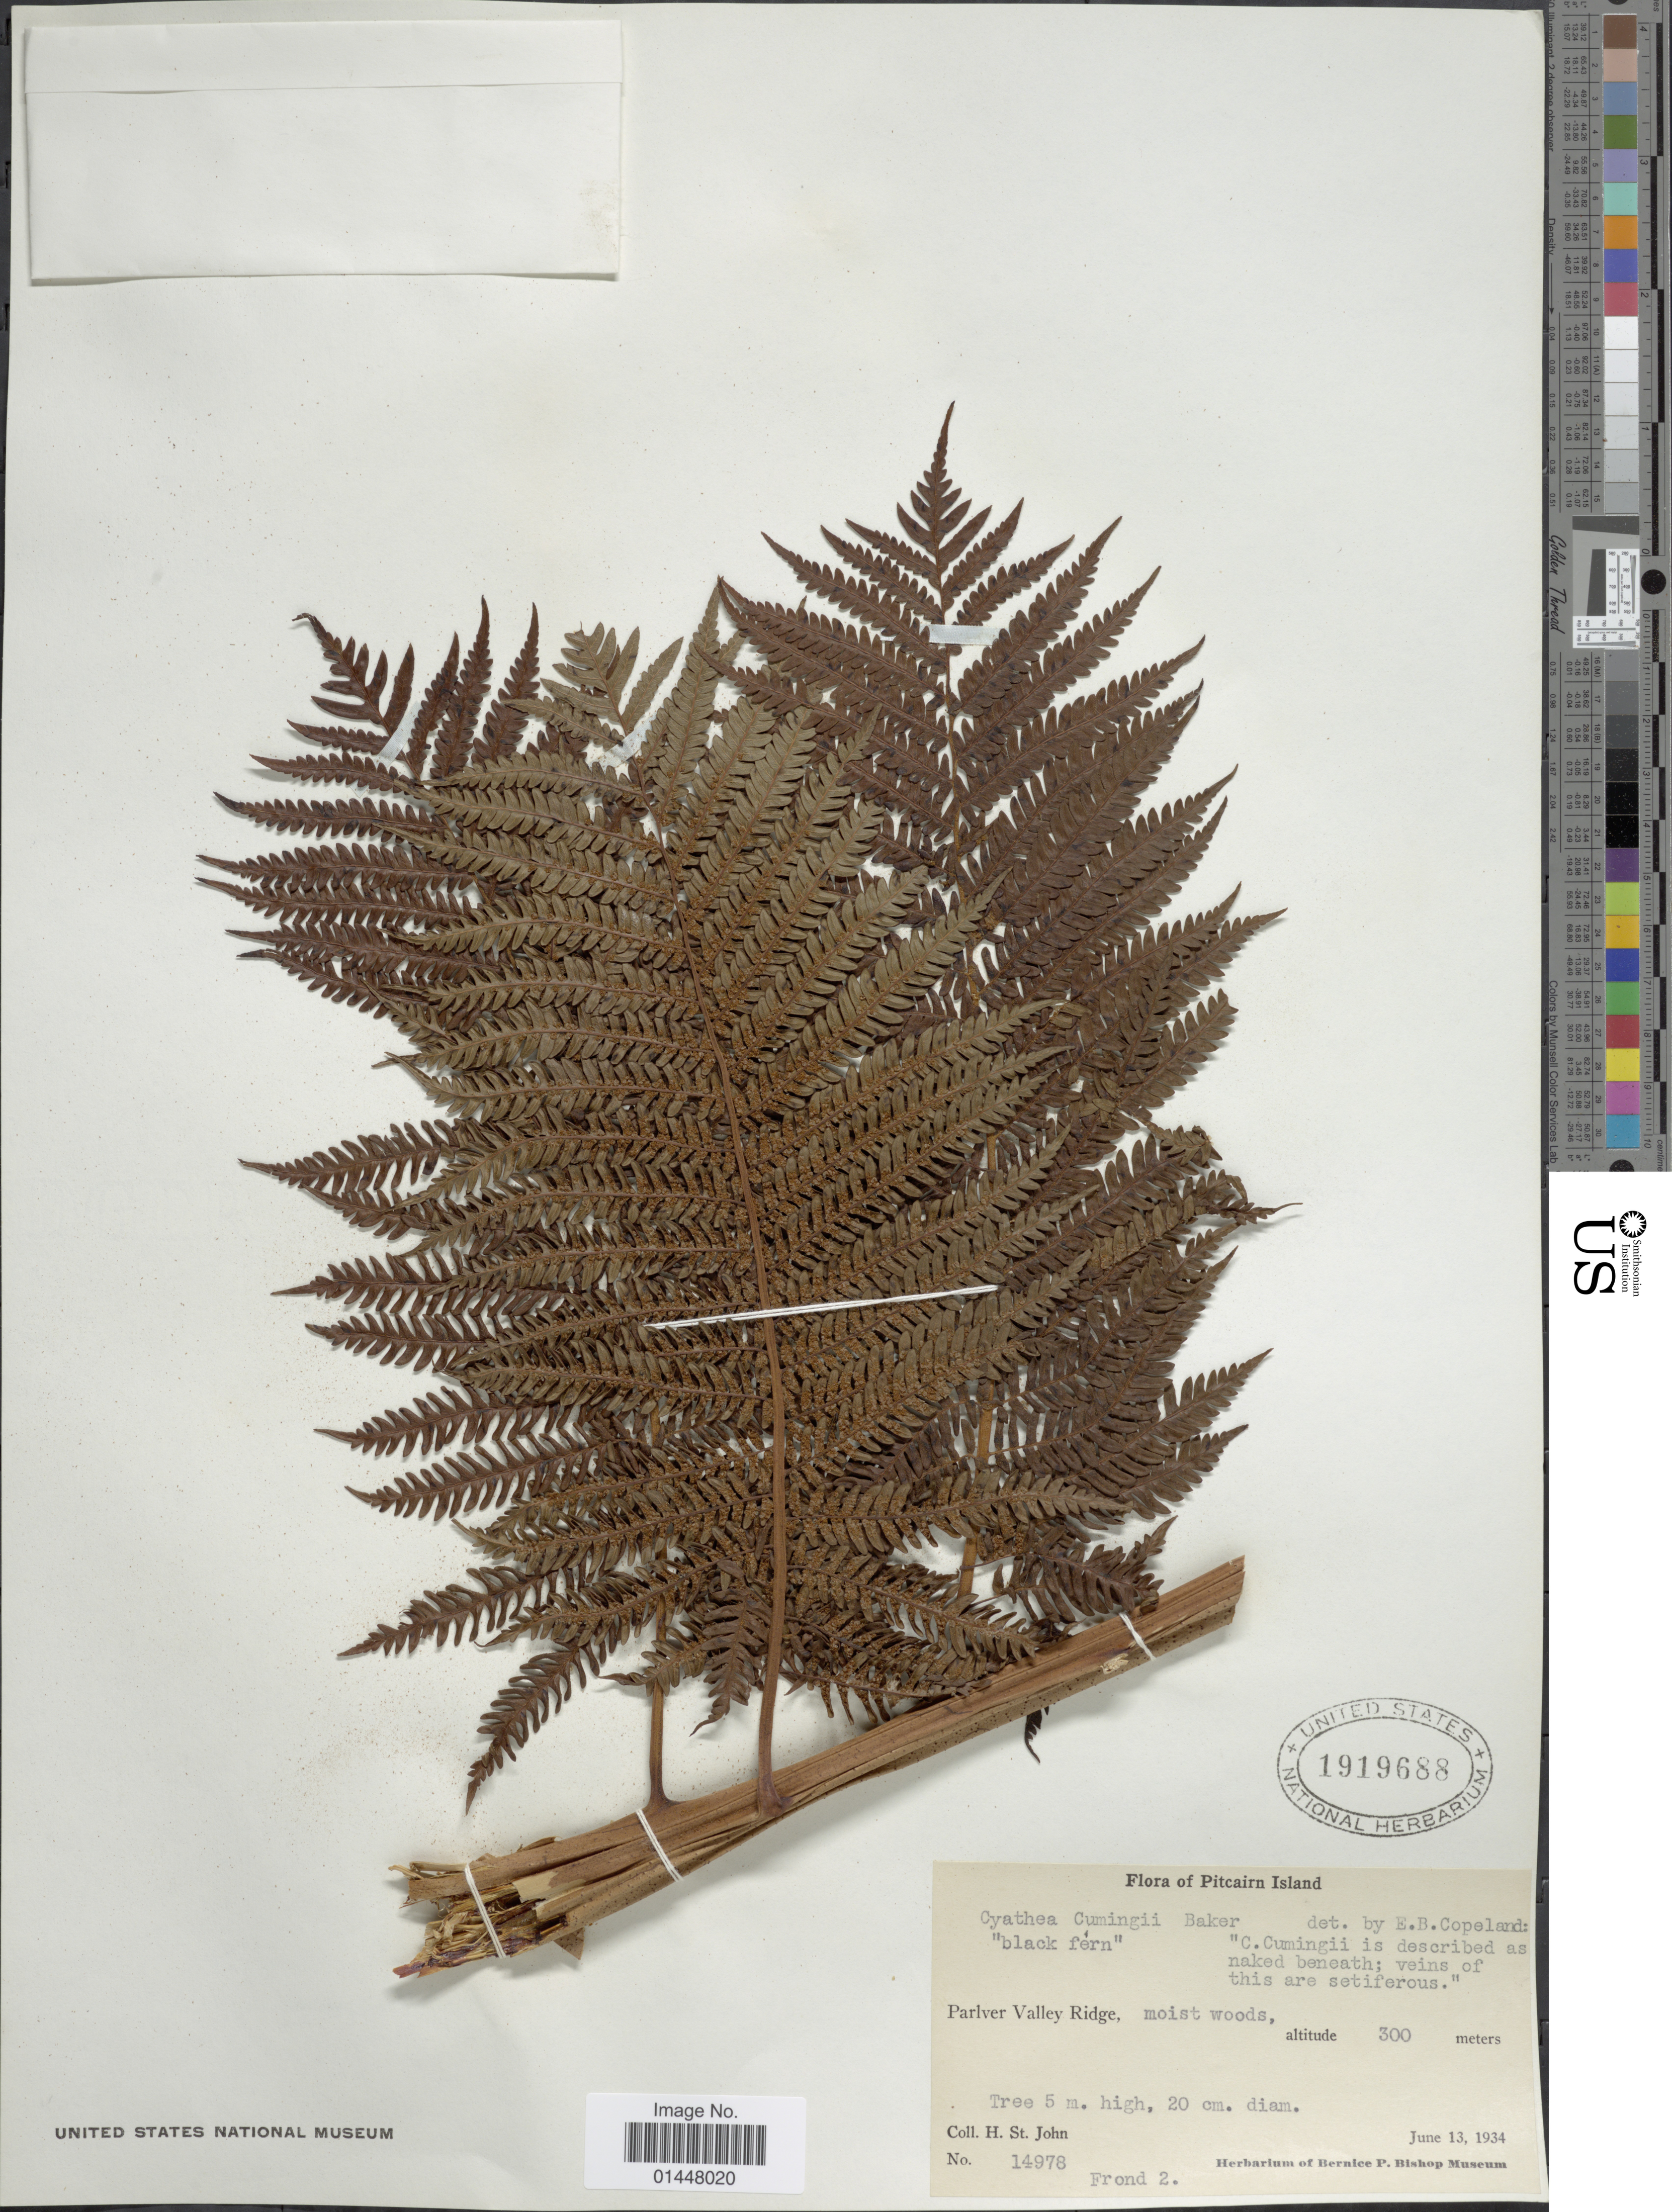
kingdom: Plantae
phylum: Tracheophyta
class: Polypodiopsida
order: Cyatheales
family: Cyatheaceae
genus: Sphaeropteris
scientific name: Sphaeropteris medullaris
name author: (G. Forst.) Bernh.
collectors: H. St. John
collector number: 14978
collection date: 1934-06-13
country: Pitcairn Islands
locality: Pitcairn island, Parlver valley Ridge, moist woods,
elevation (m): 300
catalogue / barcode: US 1919688